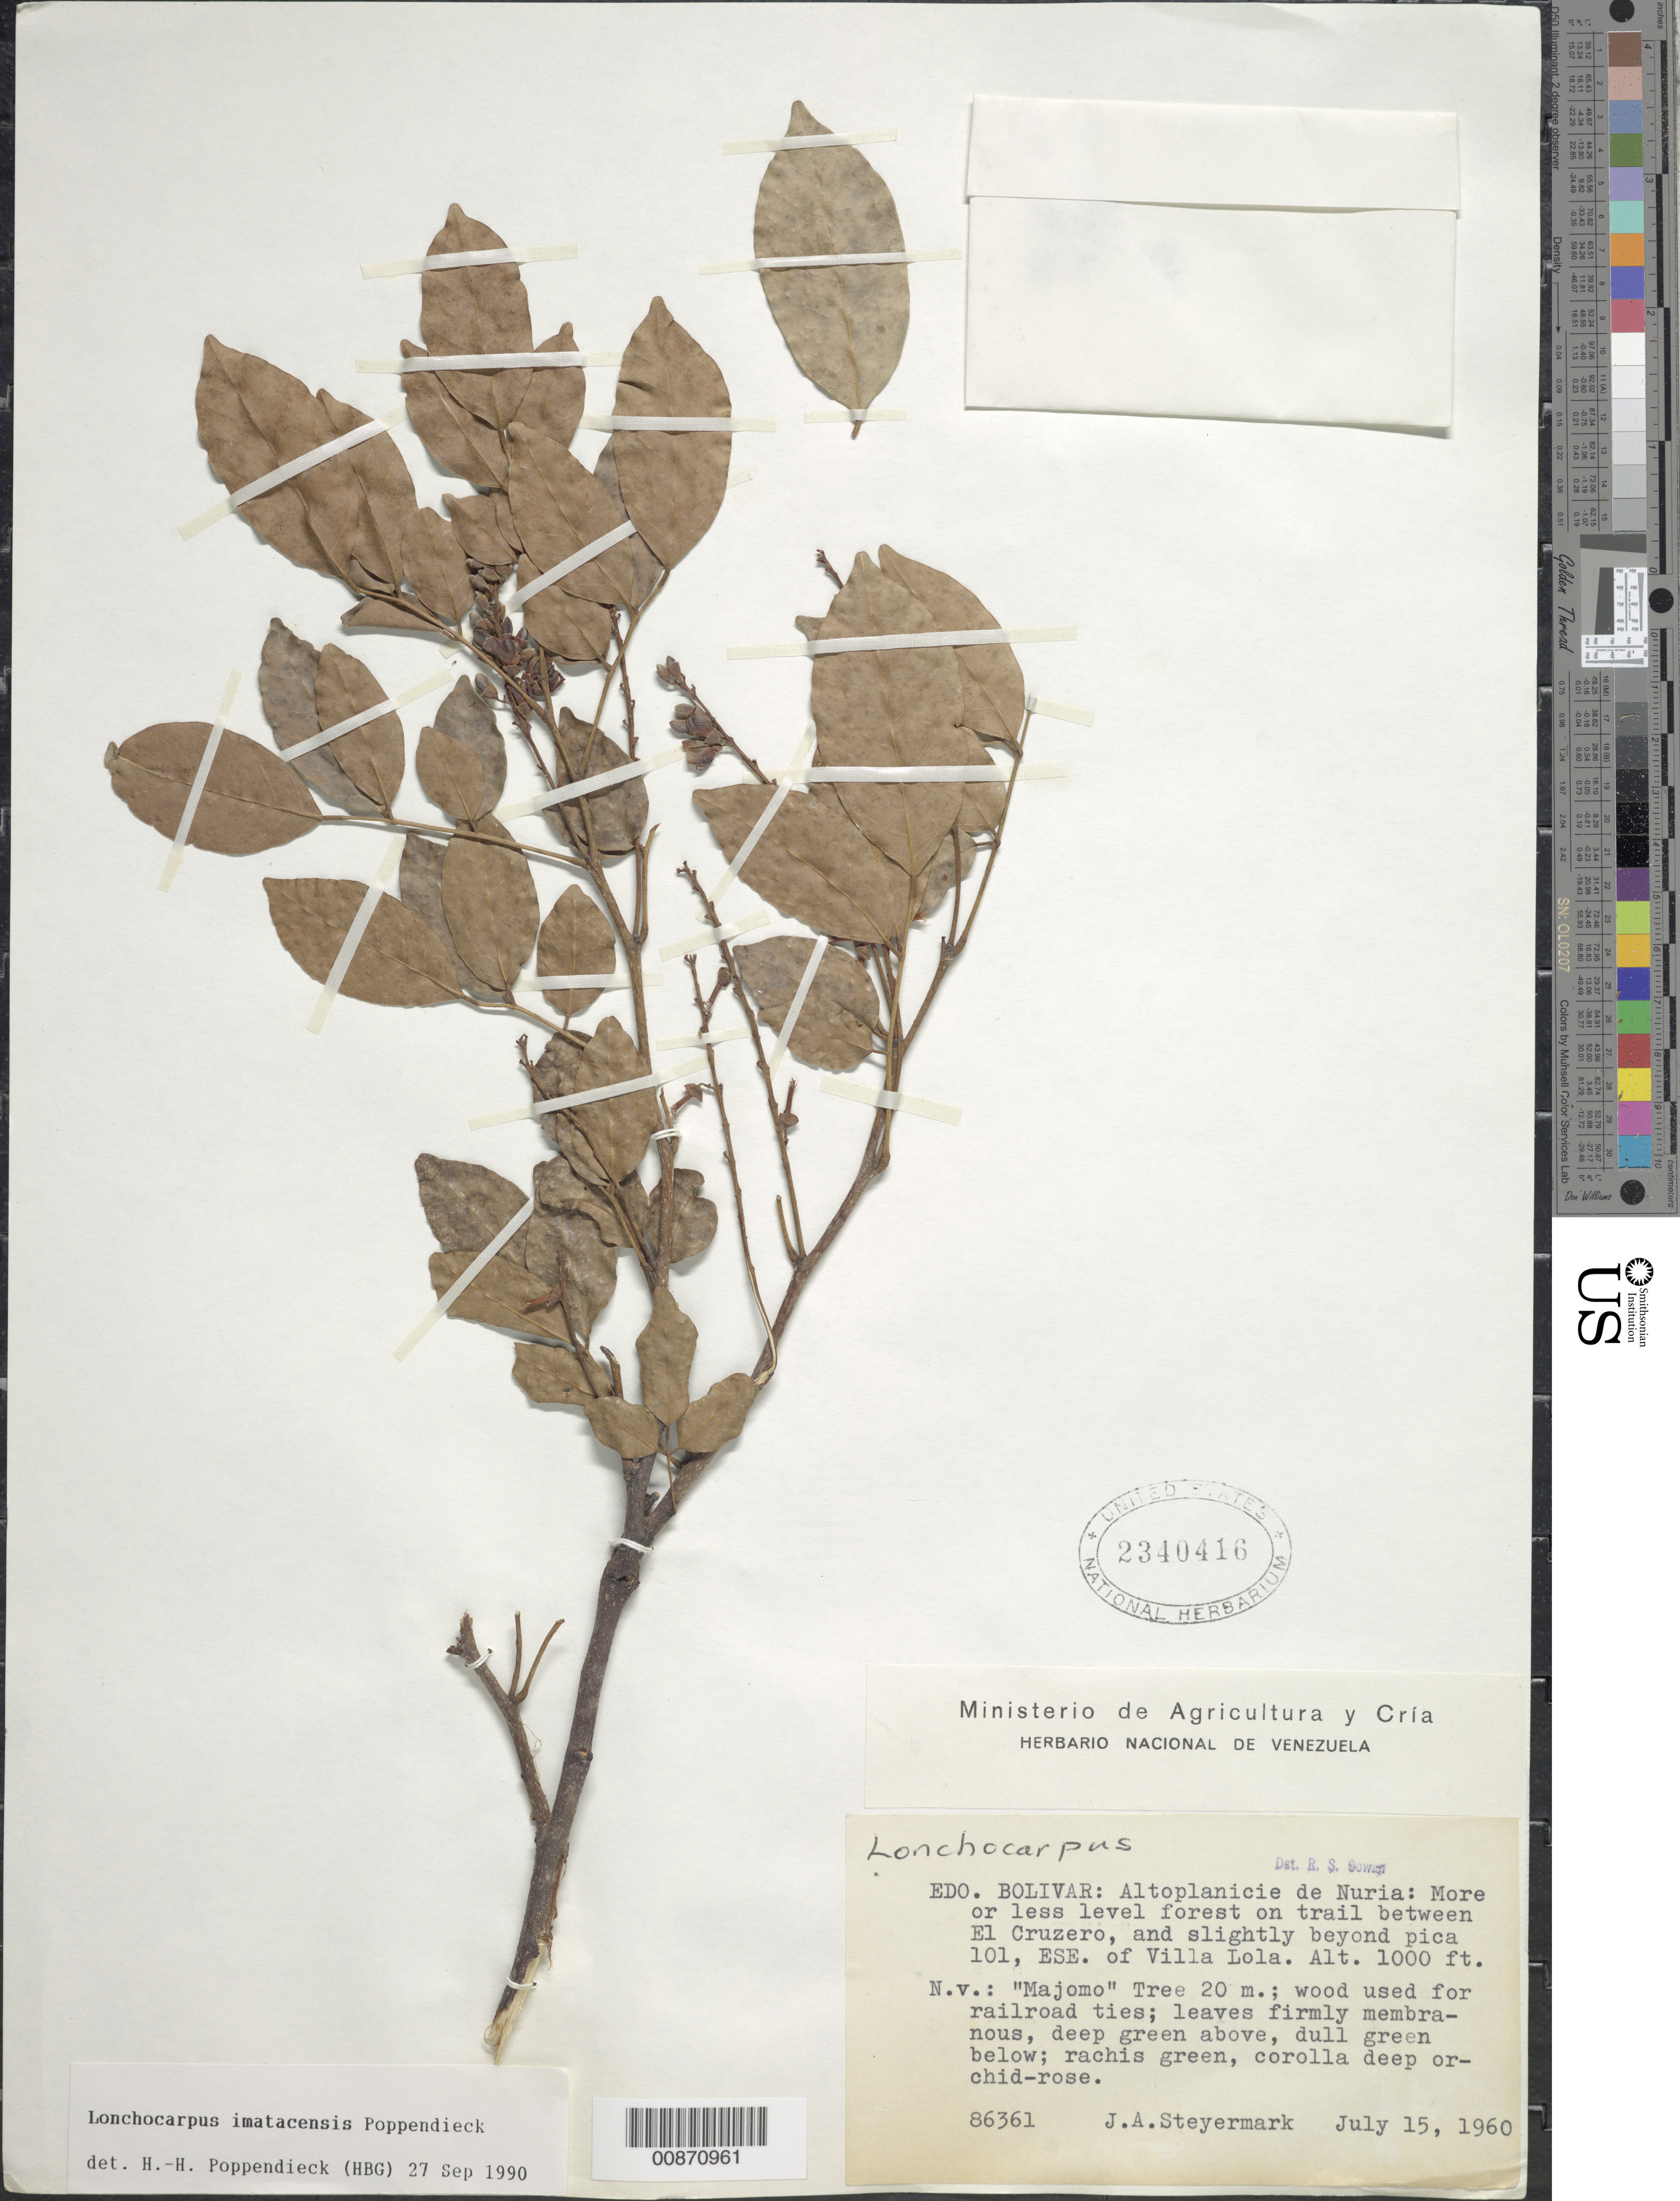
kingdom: Plantae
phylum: Tracheophyta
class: Magnoliopsida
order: Fabales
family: Fabaceae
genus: Lonchocarpus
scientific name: Lonchocarpus imatacensis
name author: Poppend.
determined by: Poppendieck, H.-H., (HBG), Institut fur Allgemeine Botanik und Botanischer Garten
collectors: J. Steyermark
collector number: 86361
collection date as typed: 15-Jul-60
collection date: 1960-07-15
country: Venezuela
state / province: Bolívar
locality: Altiplanicie de Nuria, trail between El Cruzero and pk 101, ESE of Villa Lola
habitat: More or less level forest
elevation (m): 305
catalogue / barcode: US 2340416